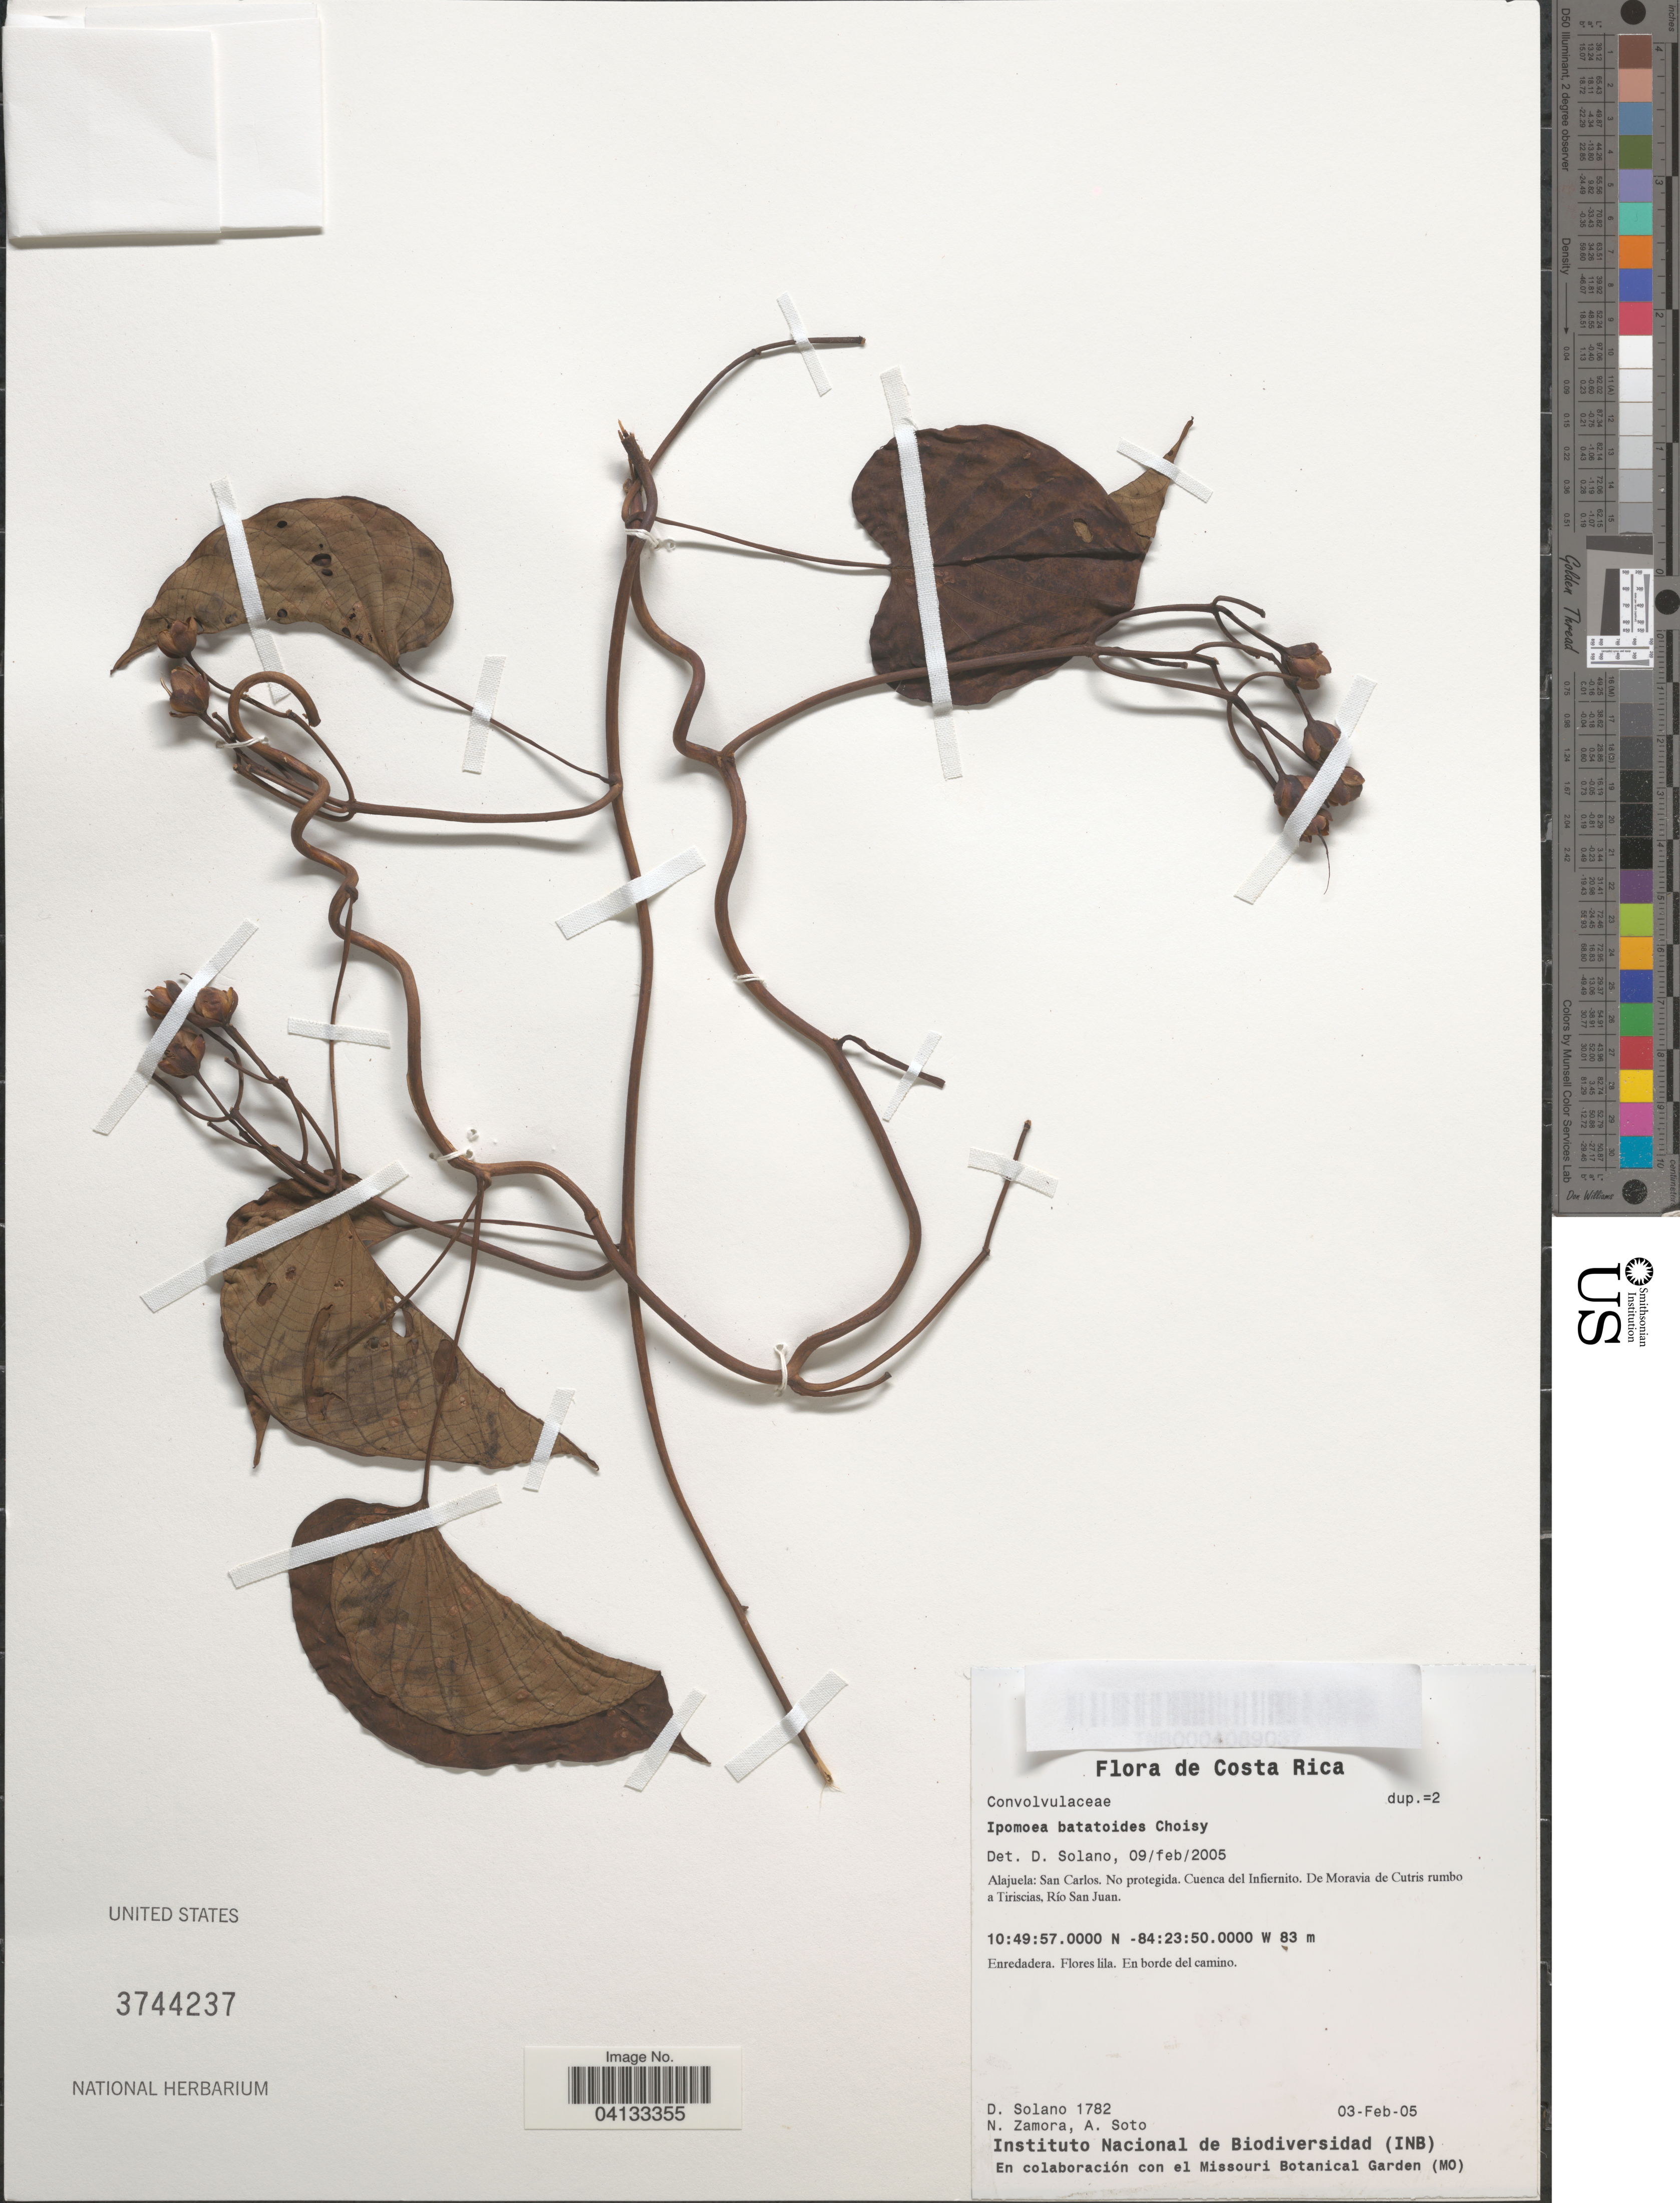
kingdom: Plantae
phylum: Tracheophyta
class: Magnoliopsida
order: Solanales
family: Convolvulaceae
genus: Ipomoea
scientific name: Ipomoea batatoides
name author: Choisy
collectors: D. Solano, N. Zamora & A. Soto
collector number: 1782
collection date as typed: Transcribed d/m/y: 3/2/5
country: Costa Rica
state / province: Alajuela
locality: San Carlos. No protegida. Cuenca del Infiernito. De Moravia de Cutris rumbo a Tiriscias, Río San Juan.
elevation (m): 83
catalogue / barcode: US 3744237